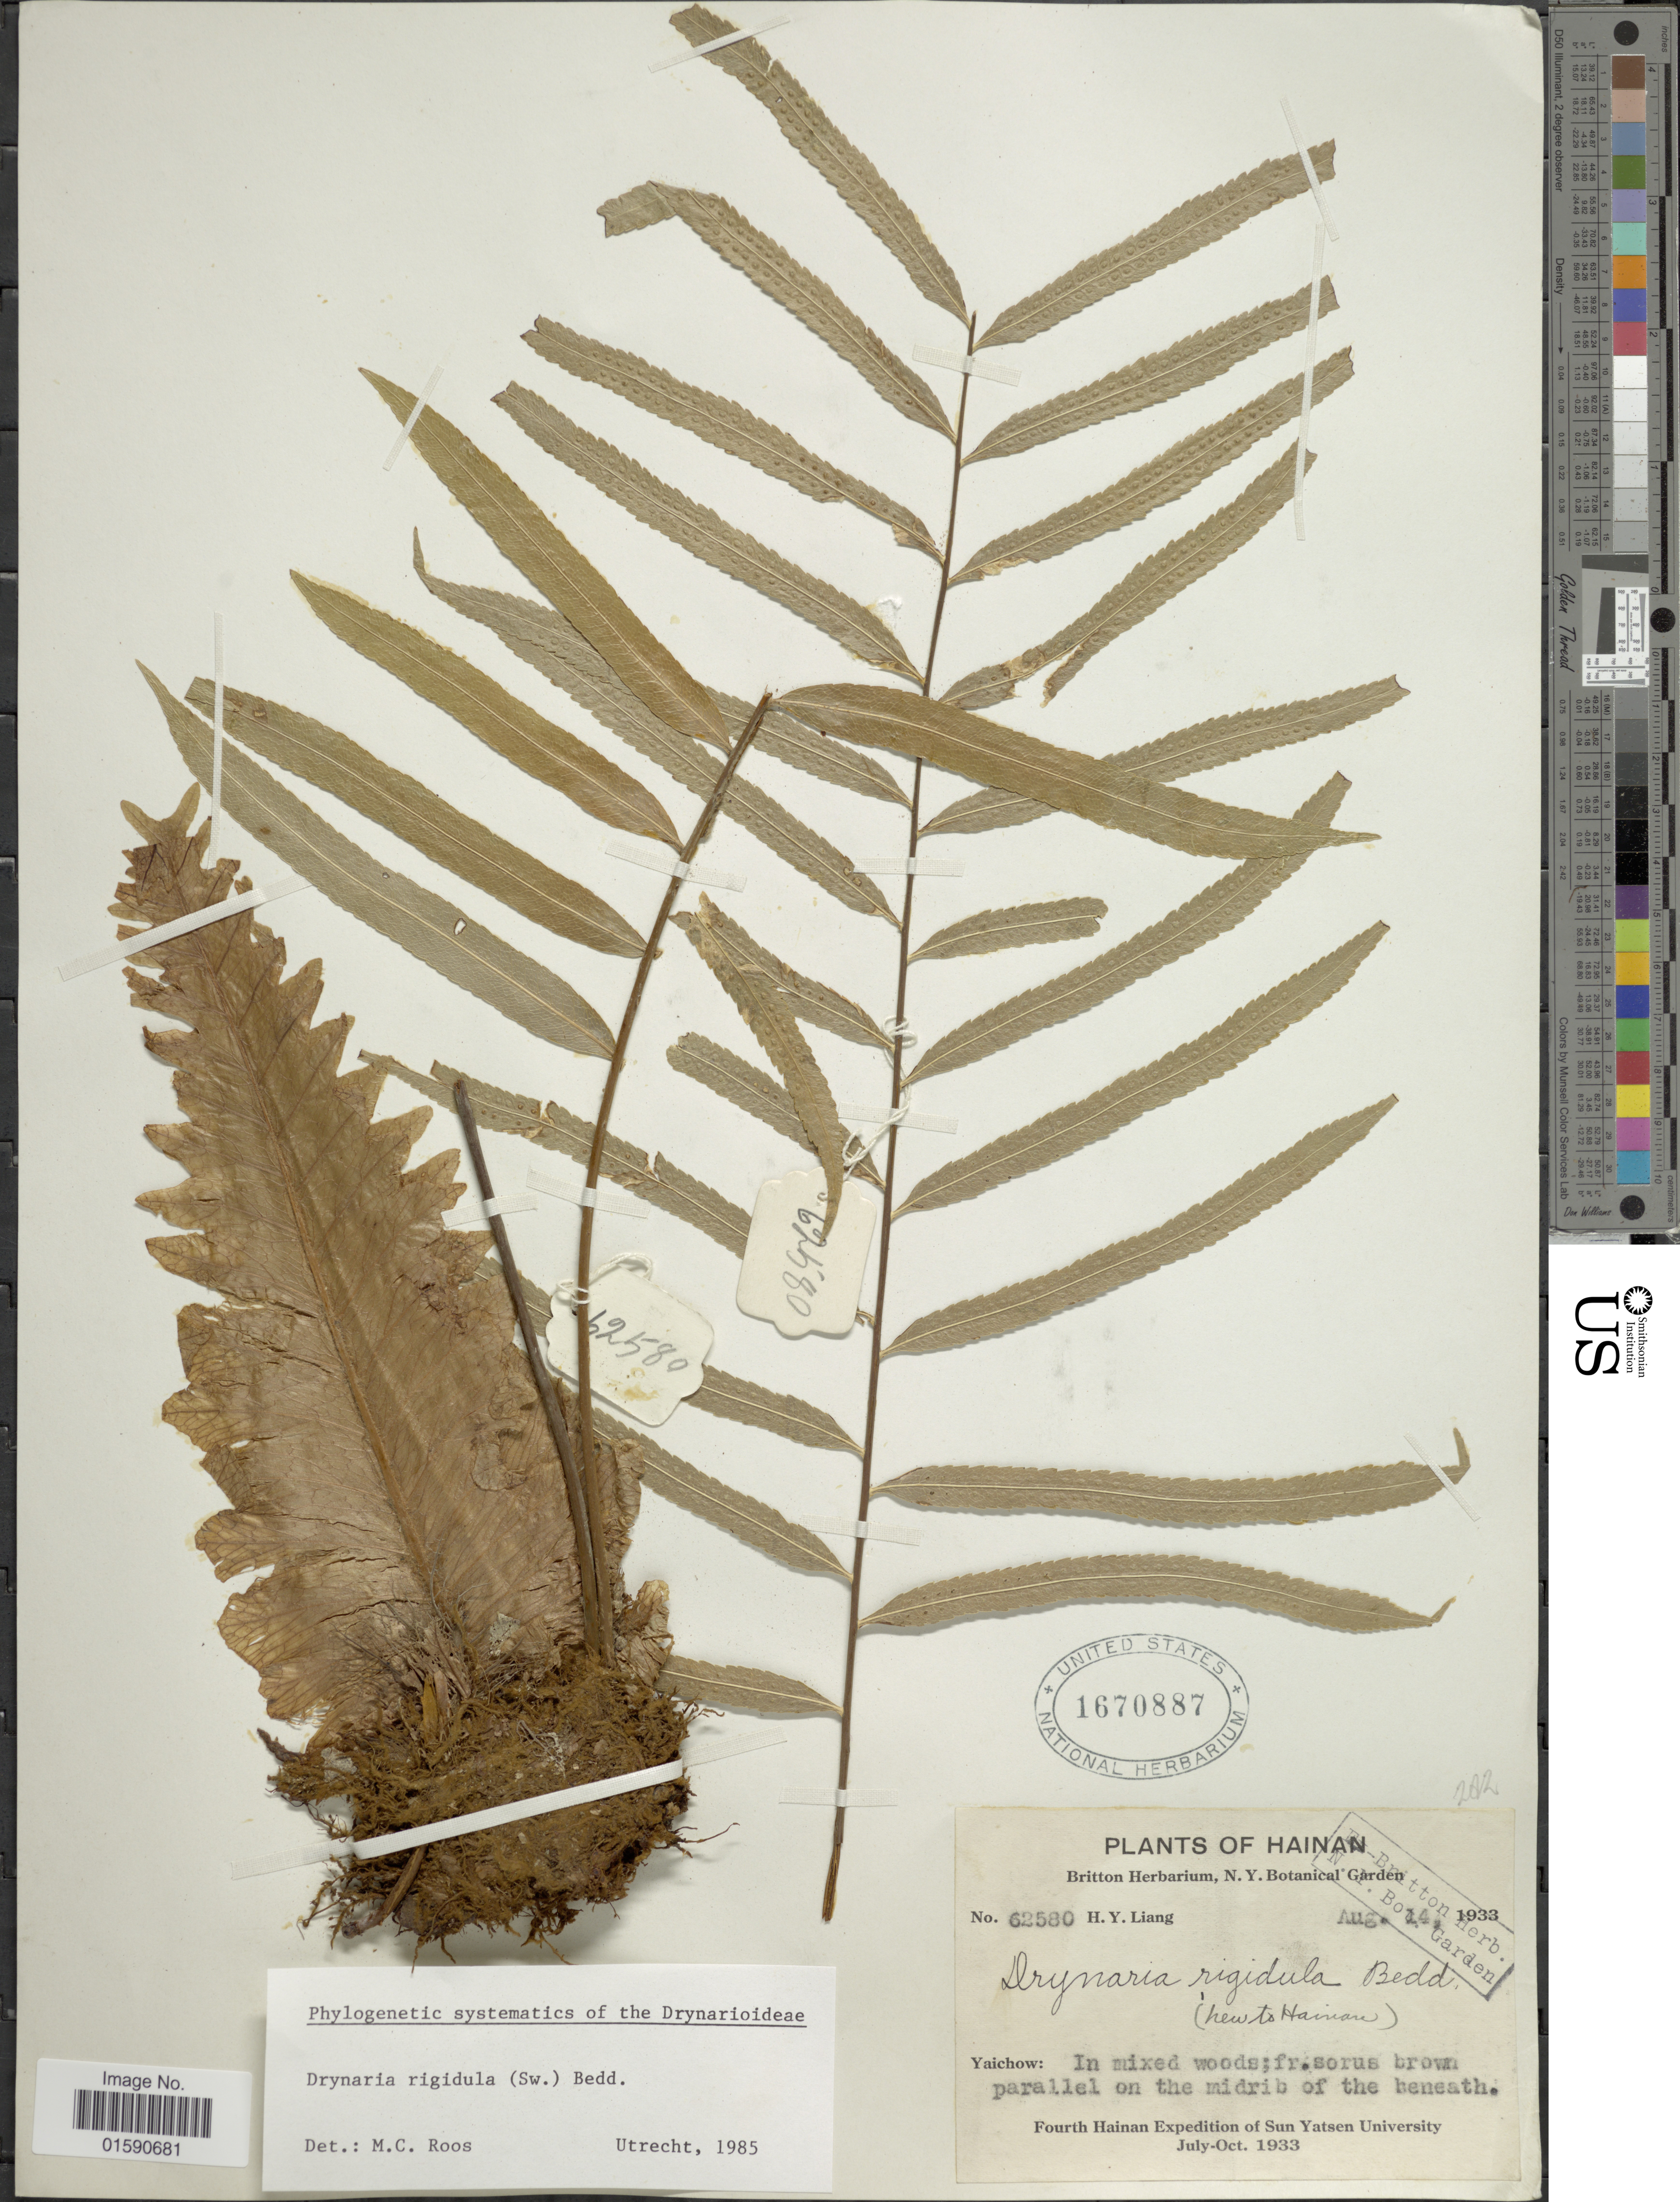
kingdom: Plantae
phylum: Tracheophyta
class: Polypodiopsida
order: Polypodiales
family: Polypodiaceae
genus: Drynaria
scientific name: Drynaria rigidula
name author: (Sw.) Bedd.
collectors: H. Y. Liang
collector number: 62580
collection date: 1933-08-14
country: China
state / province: Hainan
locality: Yaichow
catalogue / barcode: US 1670887